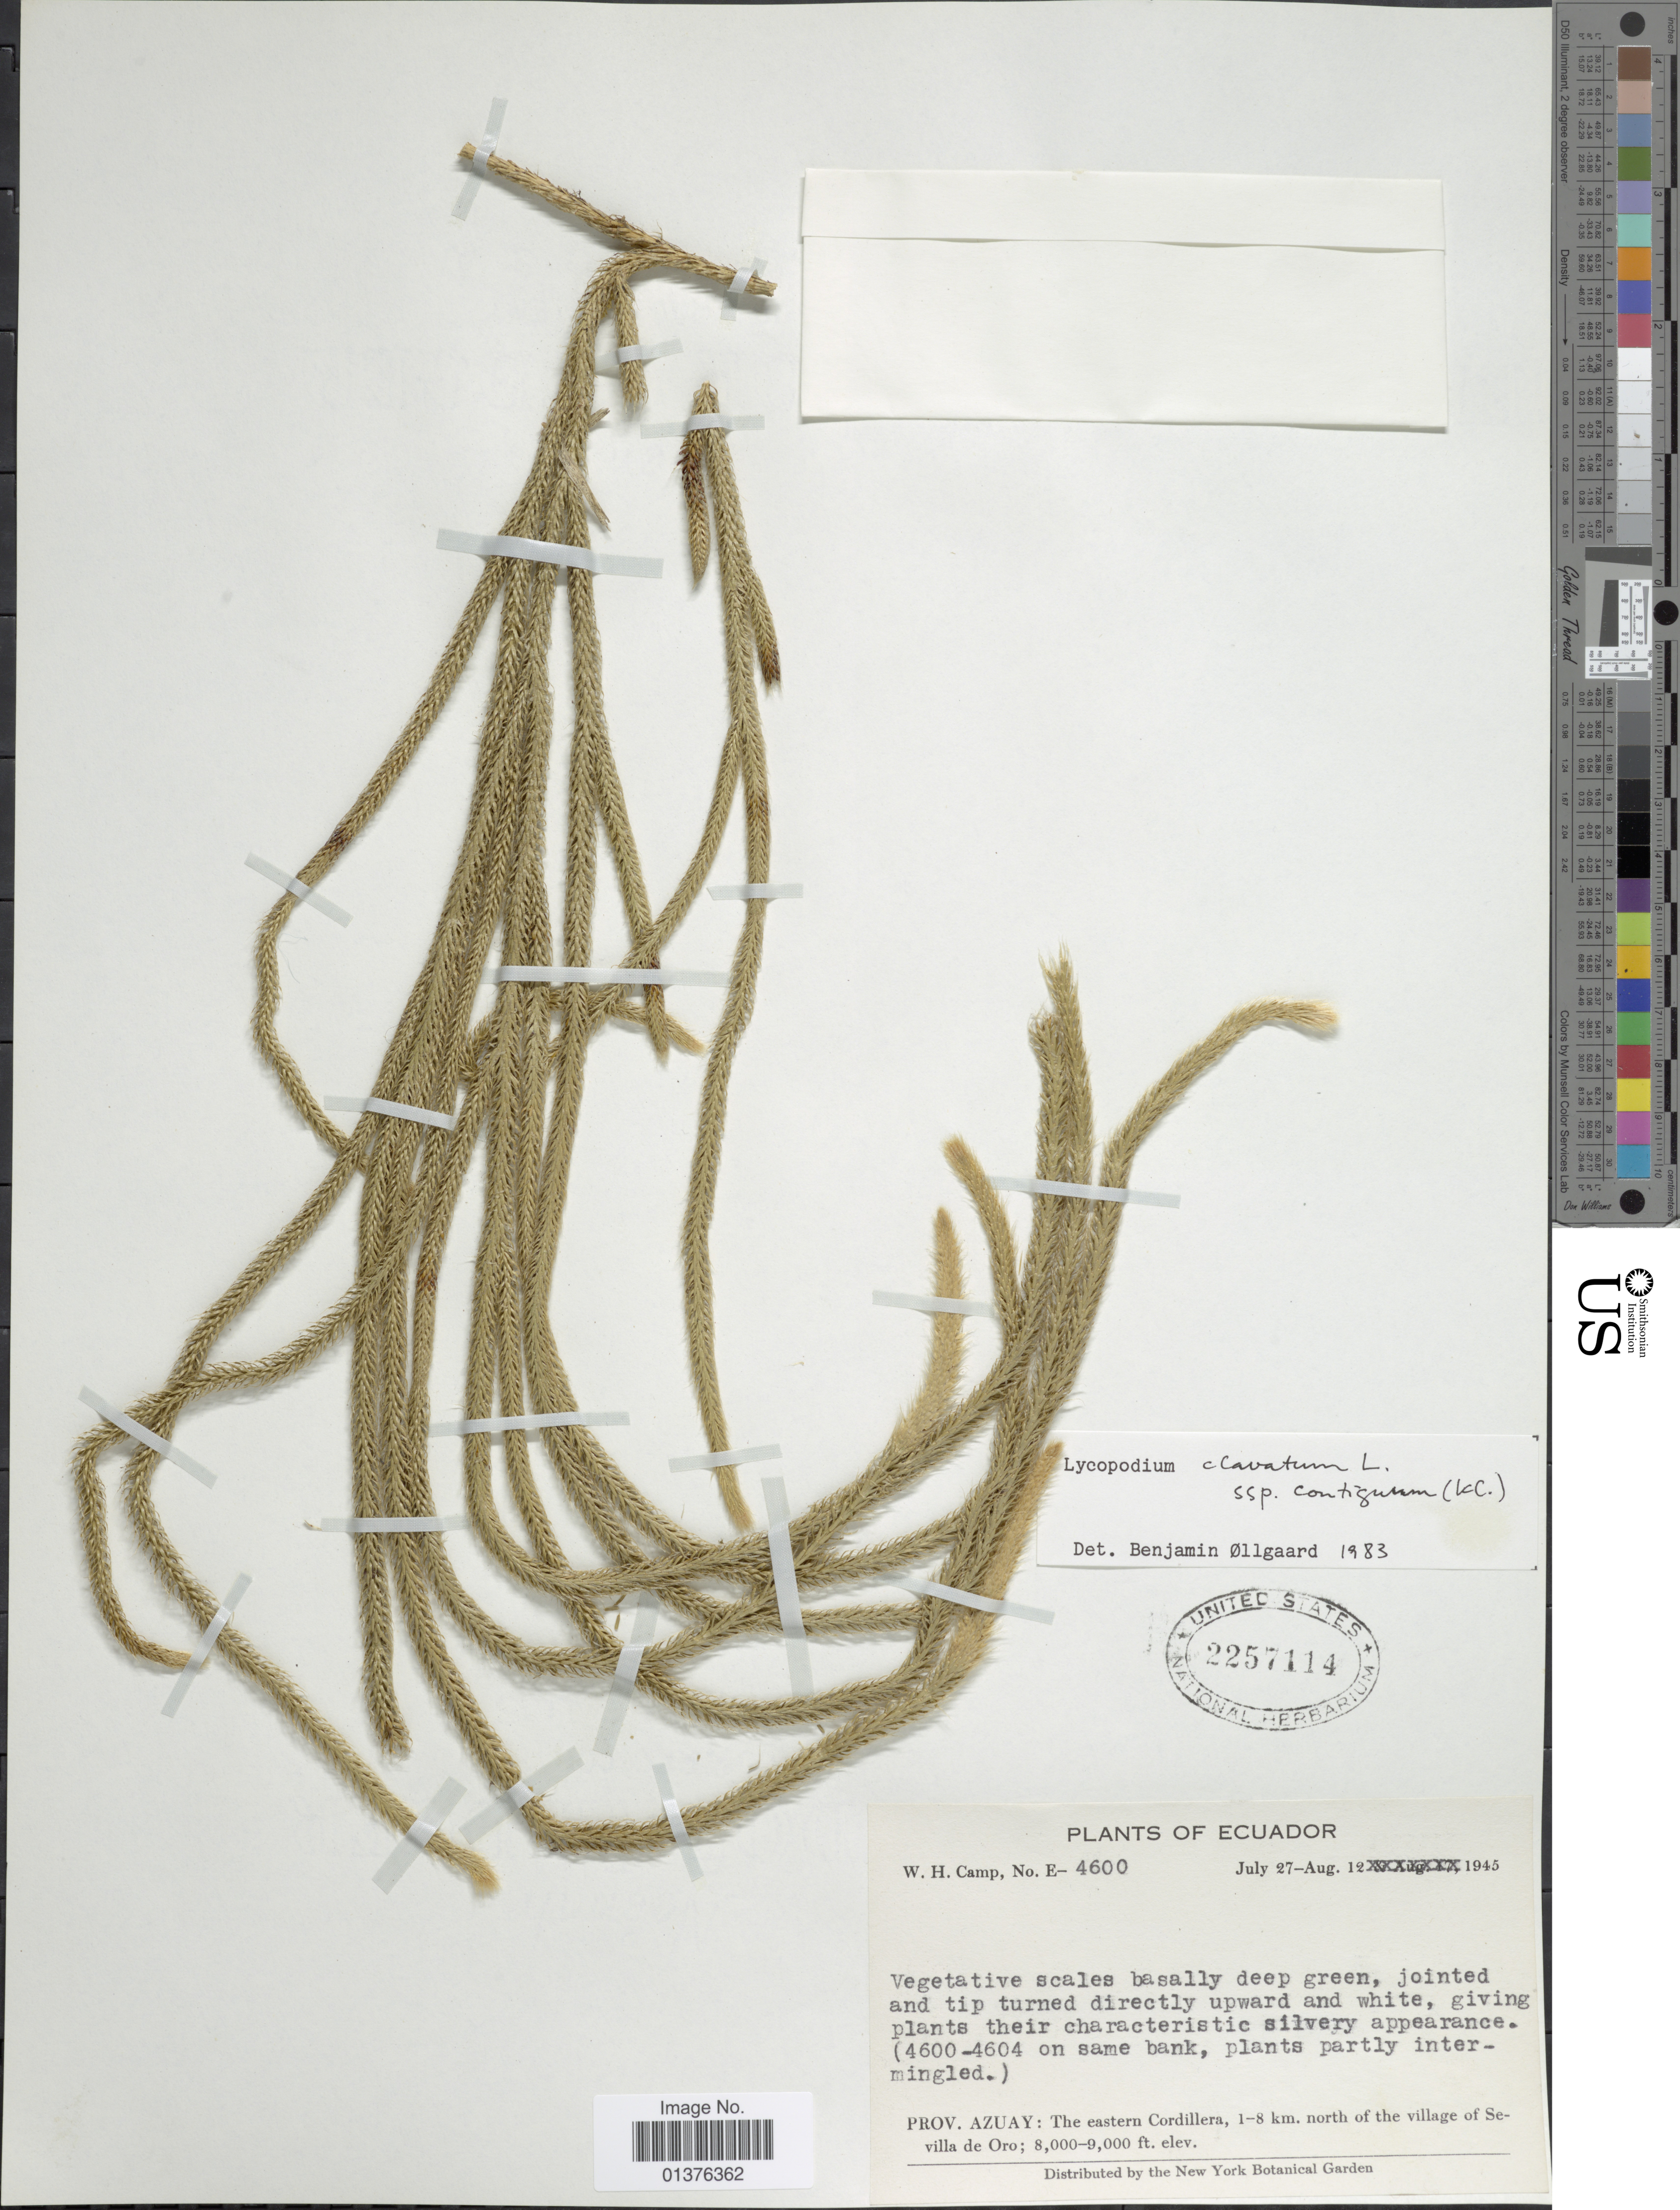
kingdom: Plantae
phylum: Tracheophyta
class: Lycopodiopsida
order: Lycopodiales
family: Lycopodiaceae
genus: Lycopodium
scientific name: Lycopodium clavatum subsp. contiguum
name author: (Klotzsch) B. Øllg.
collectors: W. H. Camp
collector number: E-4600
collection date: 1945-07-27/1945-08-12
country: Ecuador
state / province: Azuay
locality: The eastern Cordillera, 1-8km north of the village of Sevilla de Oro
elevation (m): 2438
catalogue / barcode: US 2257114